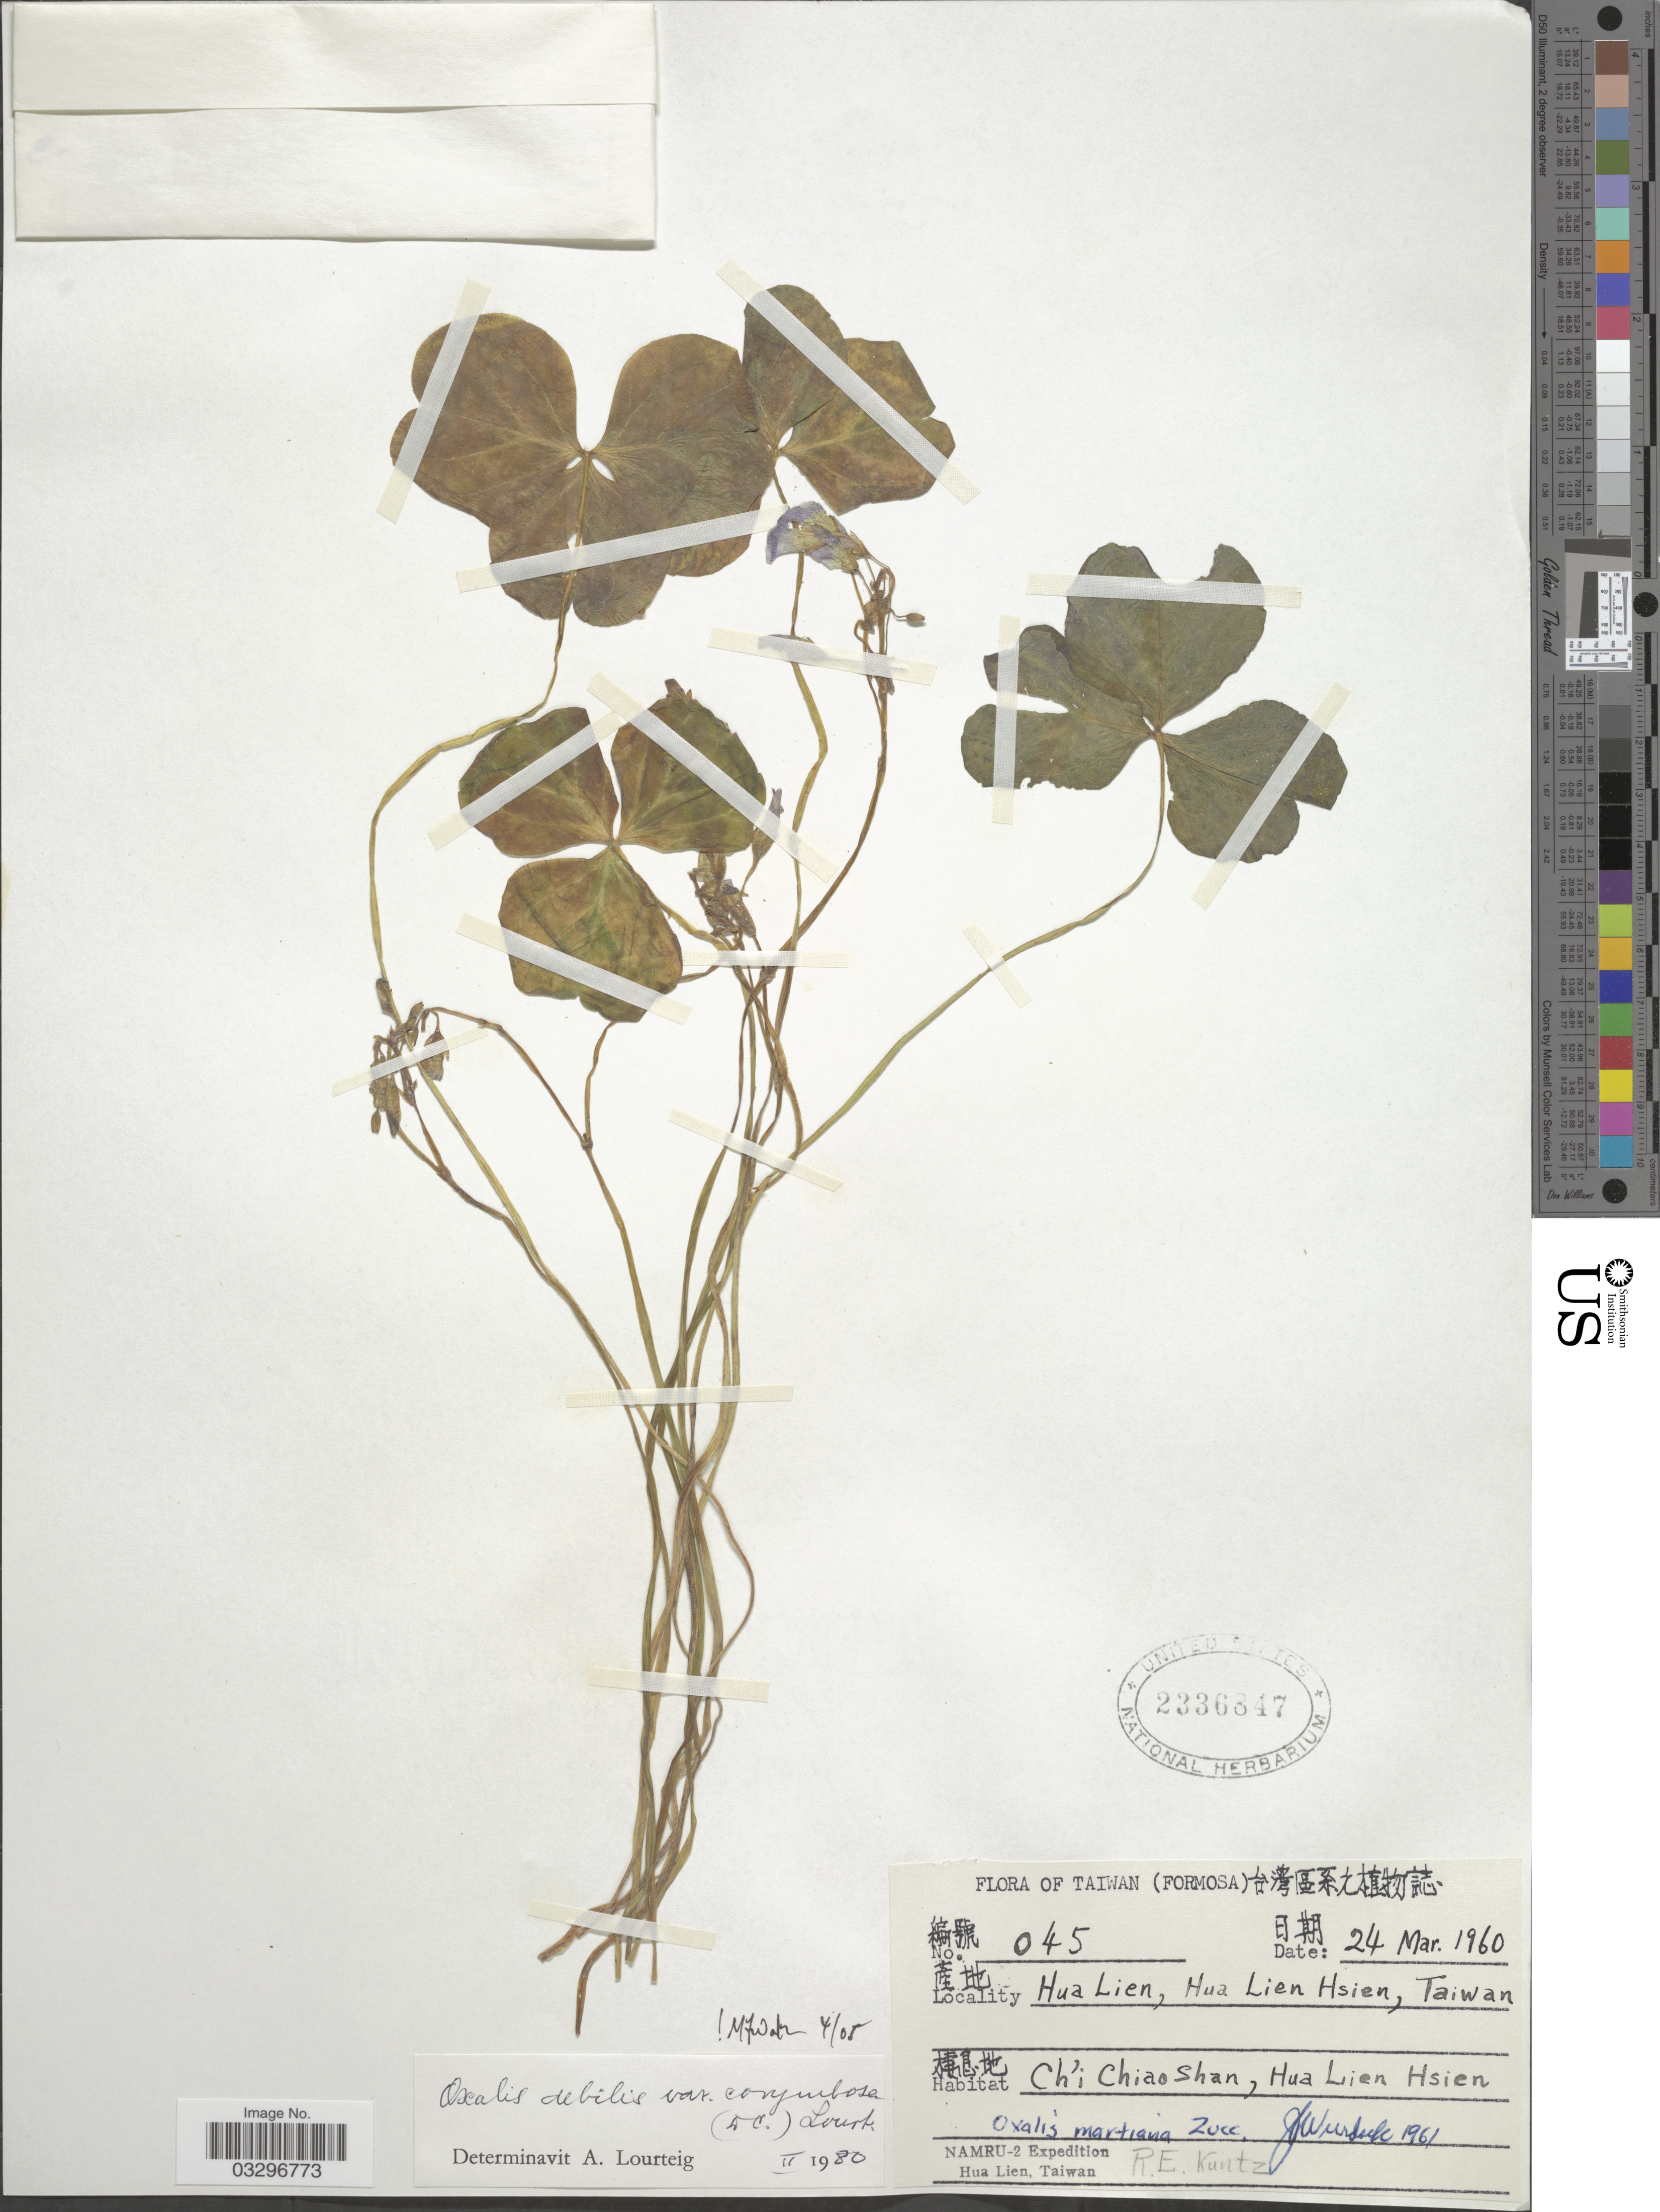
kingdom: Plantae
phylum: Tracheophyta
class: Magnoliopsida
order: Oxalidales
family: Oxalidaceae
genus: Oxalis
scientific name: Oxalis debilis var. corymbosa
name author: (DC.) Lourteig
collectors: R. E. Kuntz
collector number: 045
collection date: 1960-03-24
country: Taiwan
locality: (Formosa), Hua Lien, Hua Lien Hsien, Taiwan, Ch'i Chiao Shan, Hua Lien Hsien.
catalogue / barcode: US 2336847